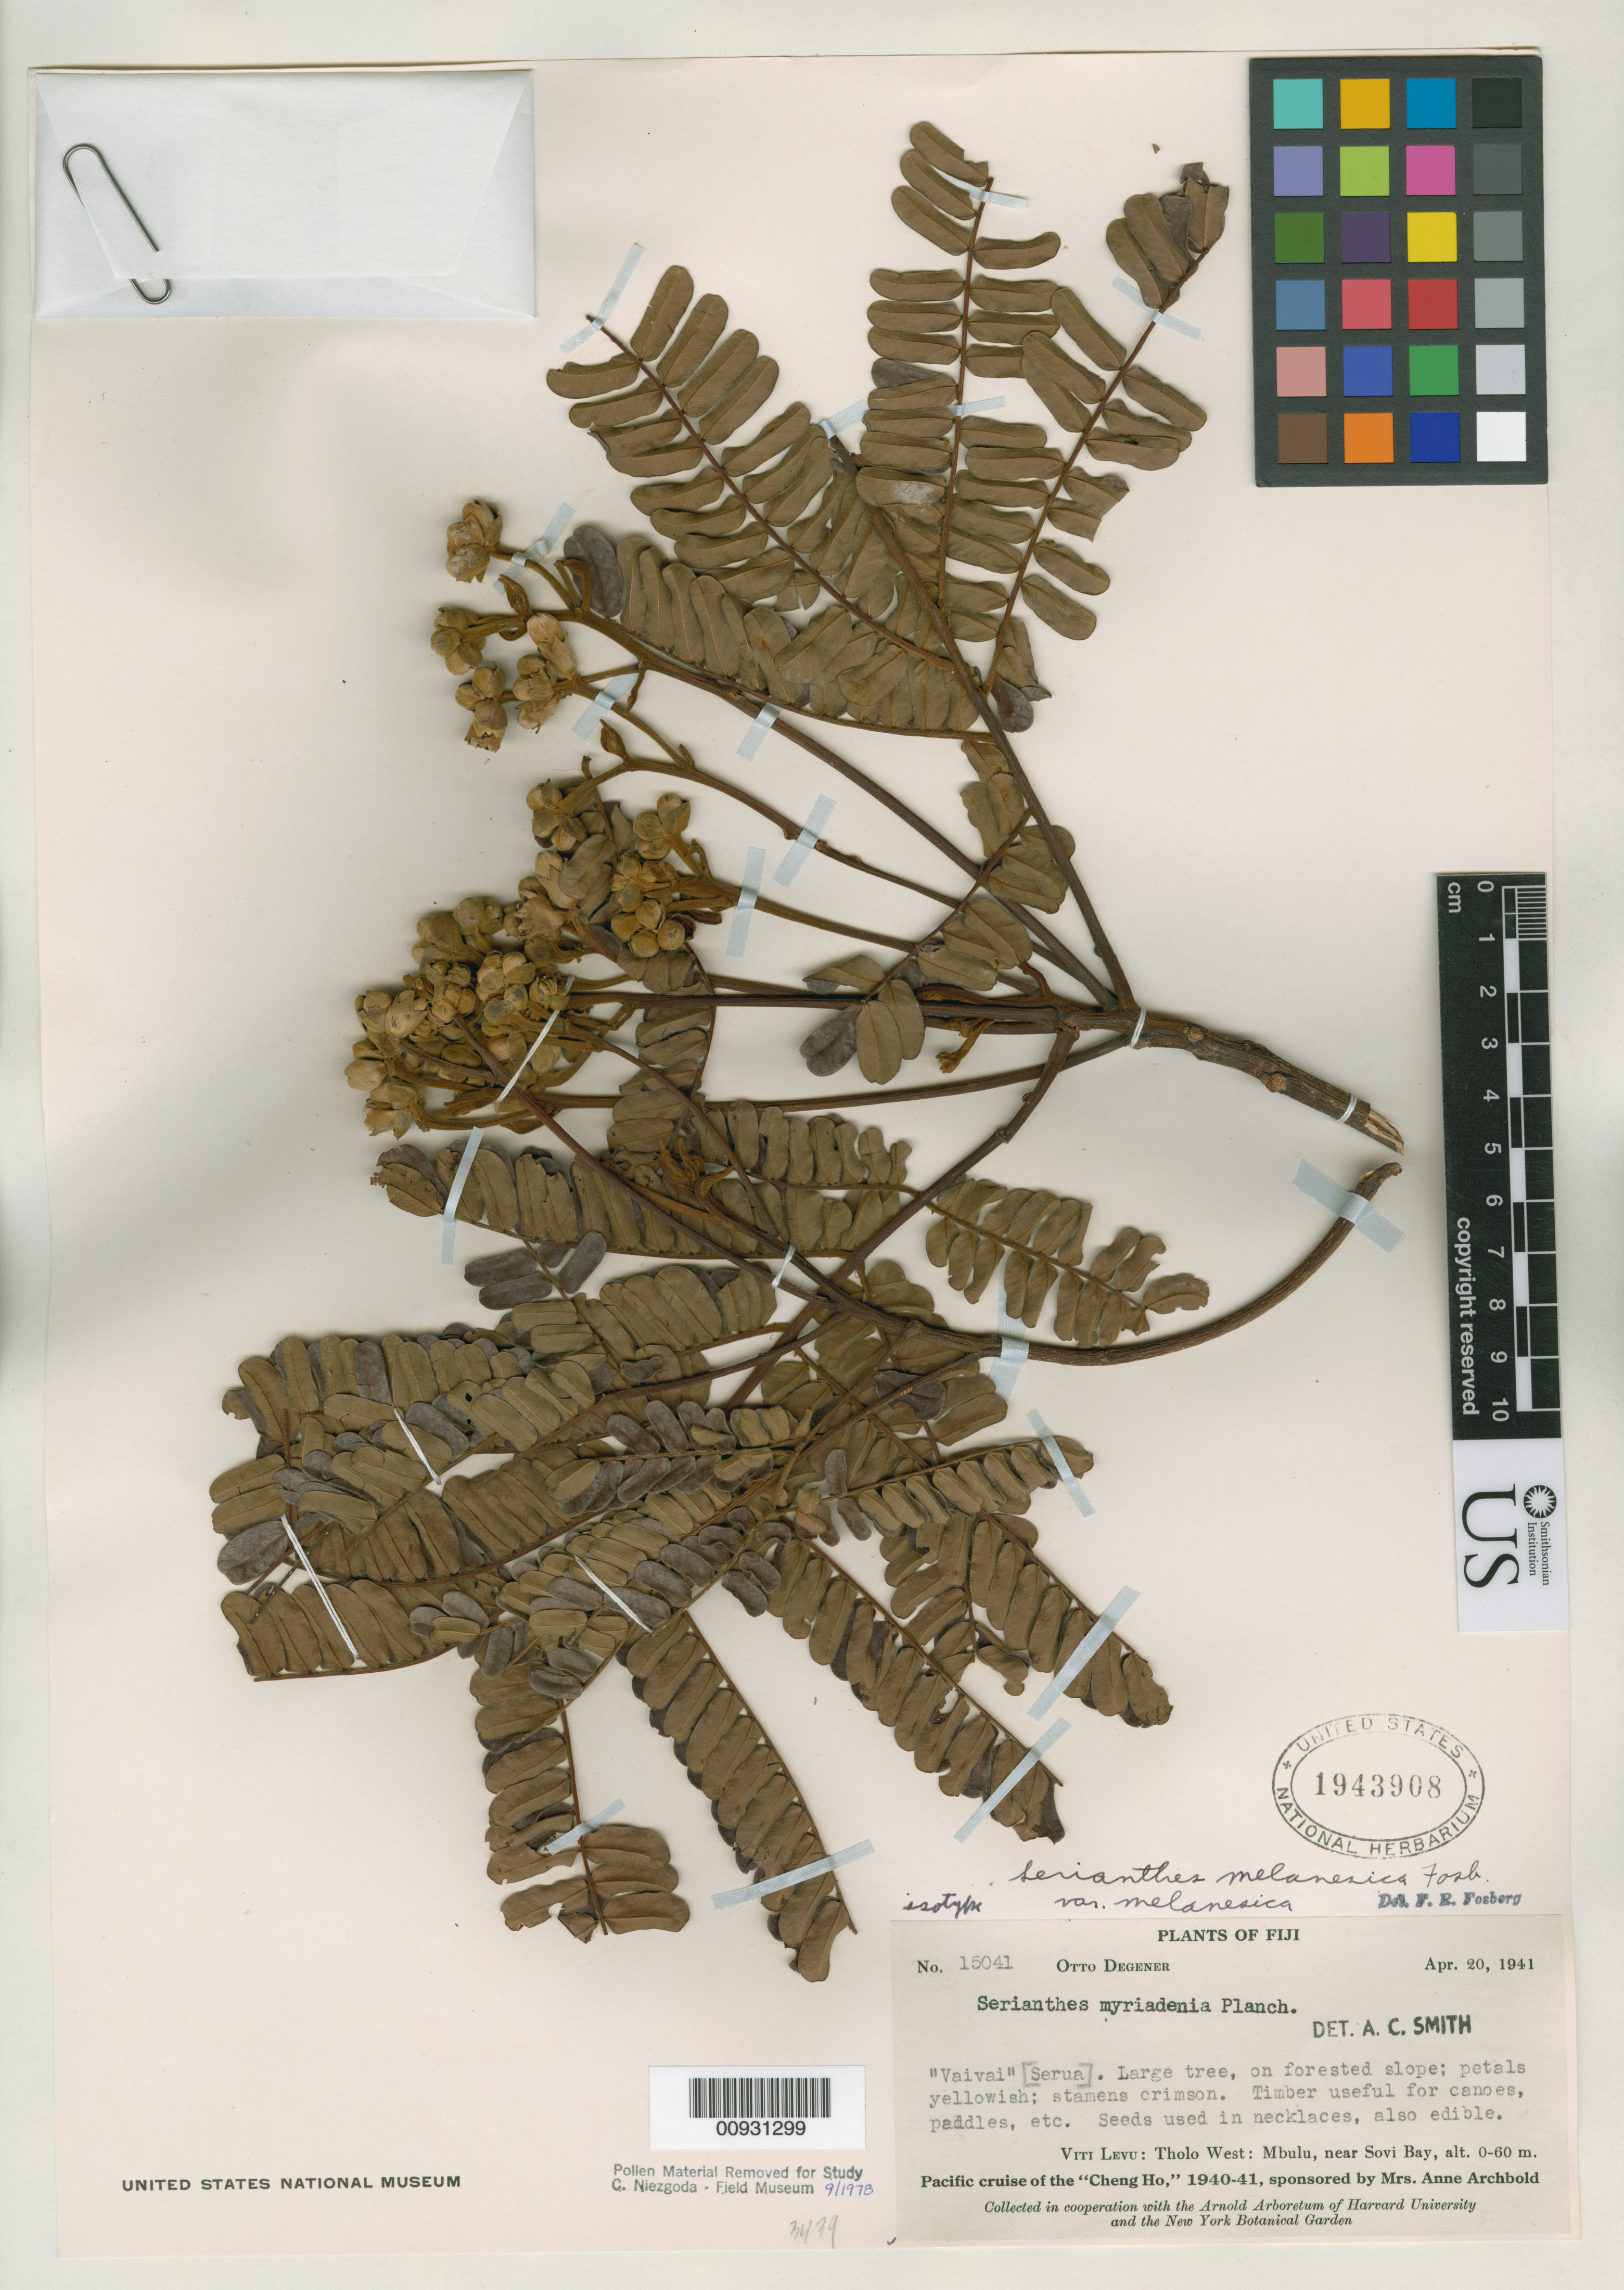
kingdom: Plantae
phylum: Tracheophyta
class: Magnoliopsida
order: Fabales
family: Fabaceae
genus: Serianthes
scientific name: Serianthes melanesica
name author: Fosberg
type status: Isotype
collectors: O. Degener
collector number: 15041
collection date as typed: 20 Apr 1941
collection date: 1941-04-20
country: Fiji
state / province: Western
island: Viti Levu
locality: Viti Levu: Tholo West: Mbulu, near Sovi Bay.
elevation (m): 0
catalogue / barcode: US 1943908